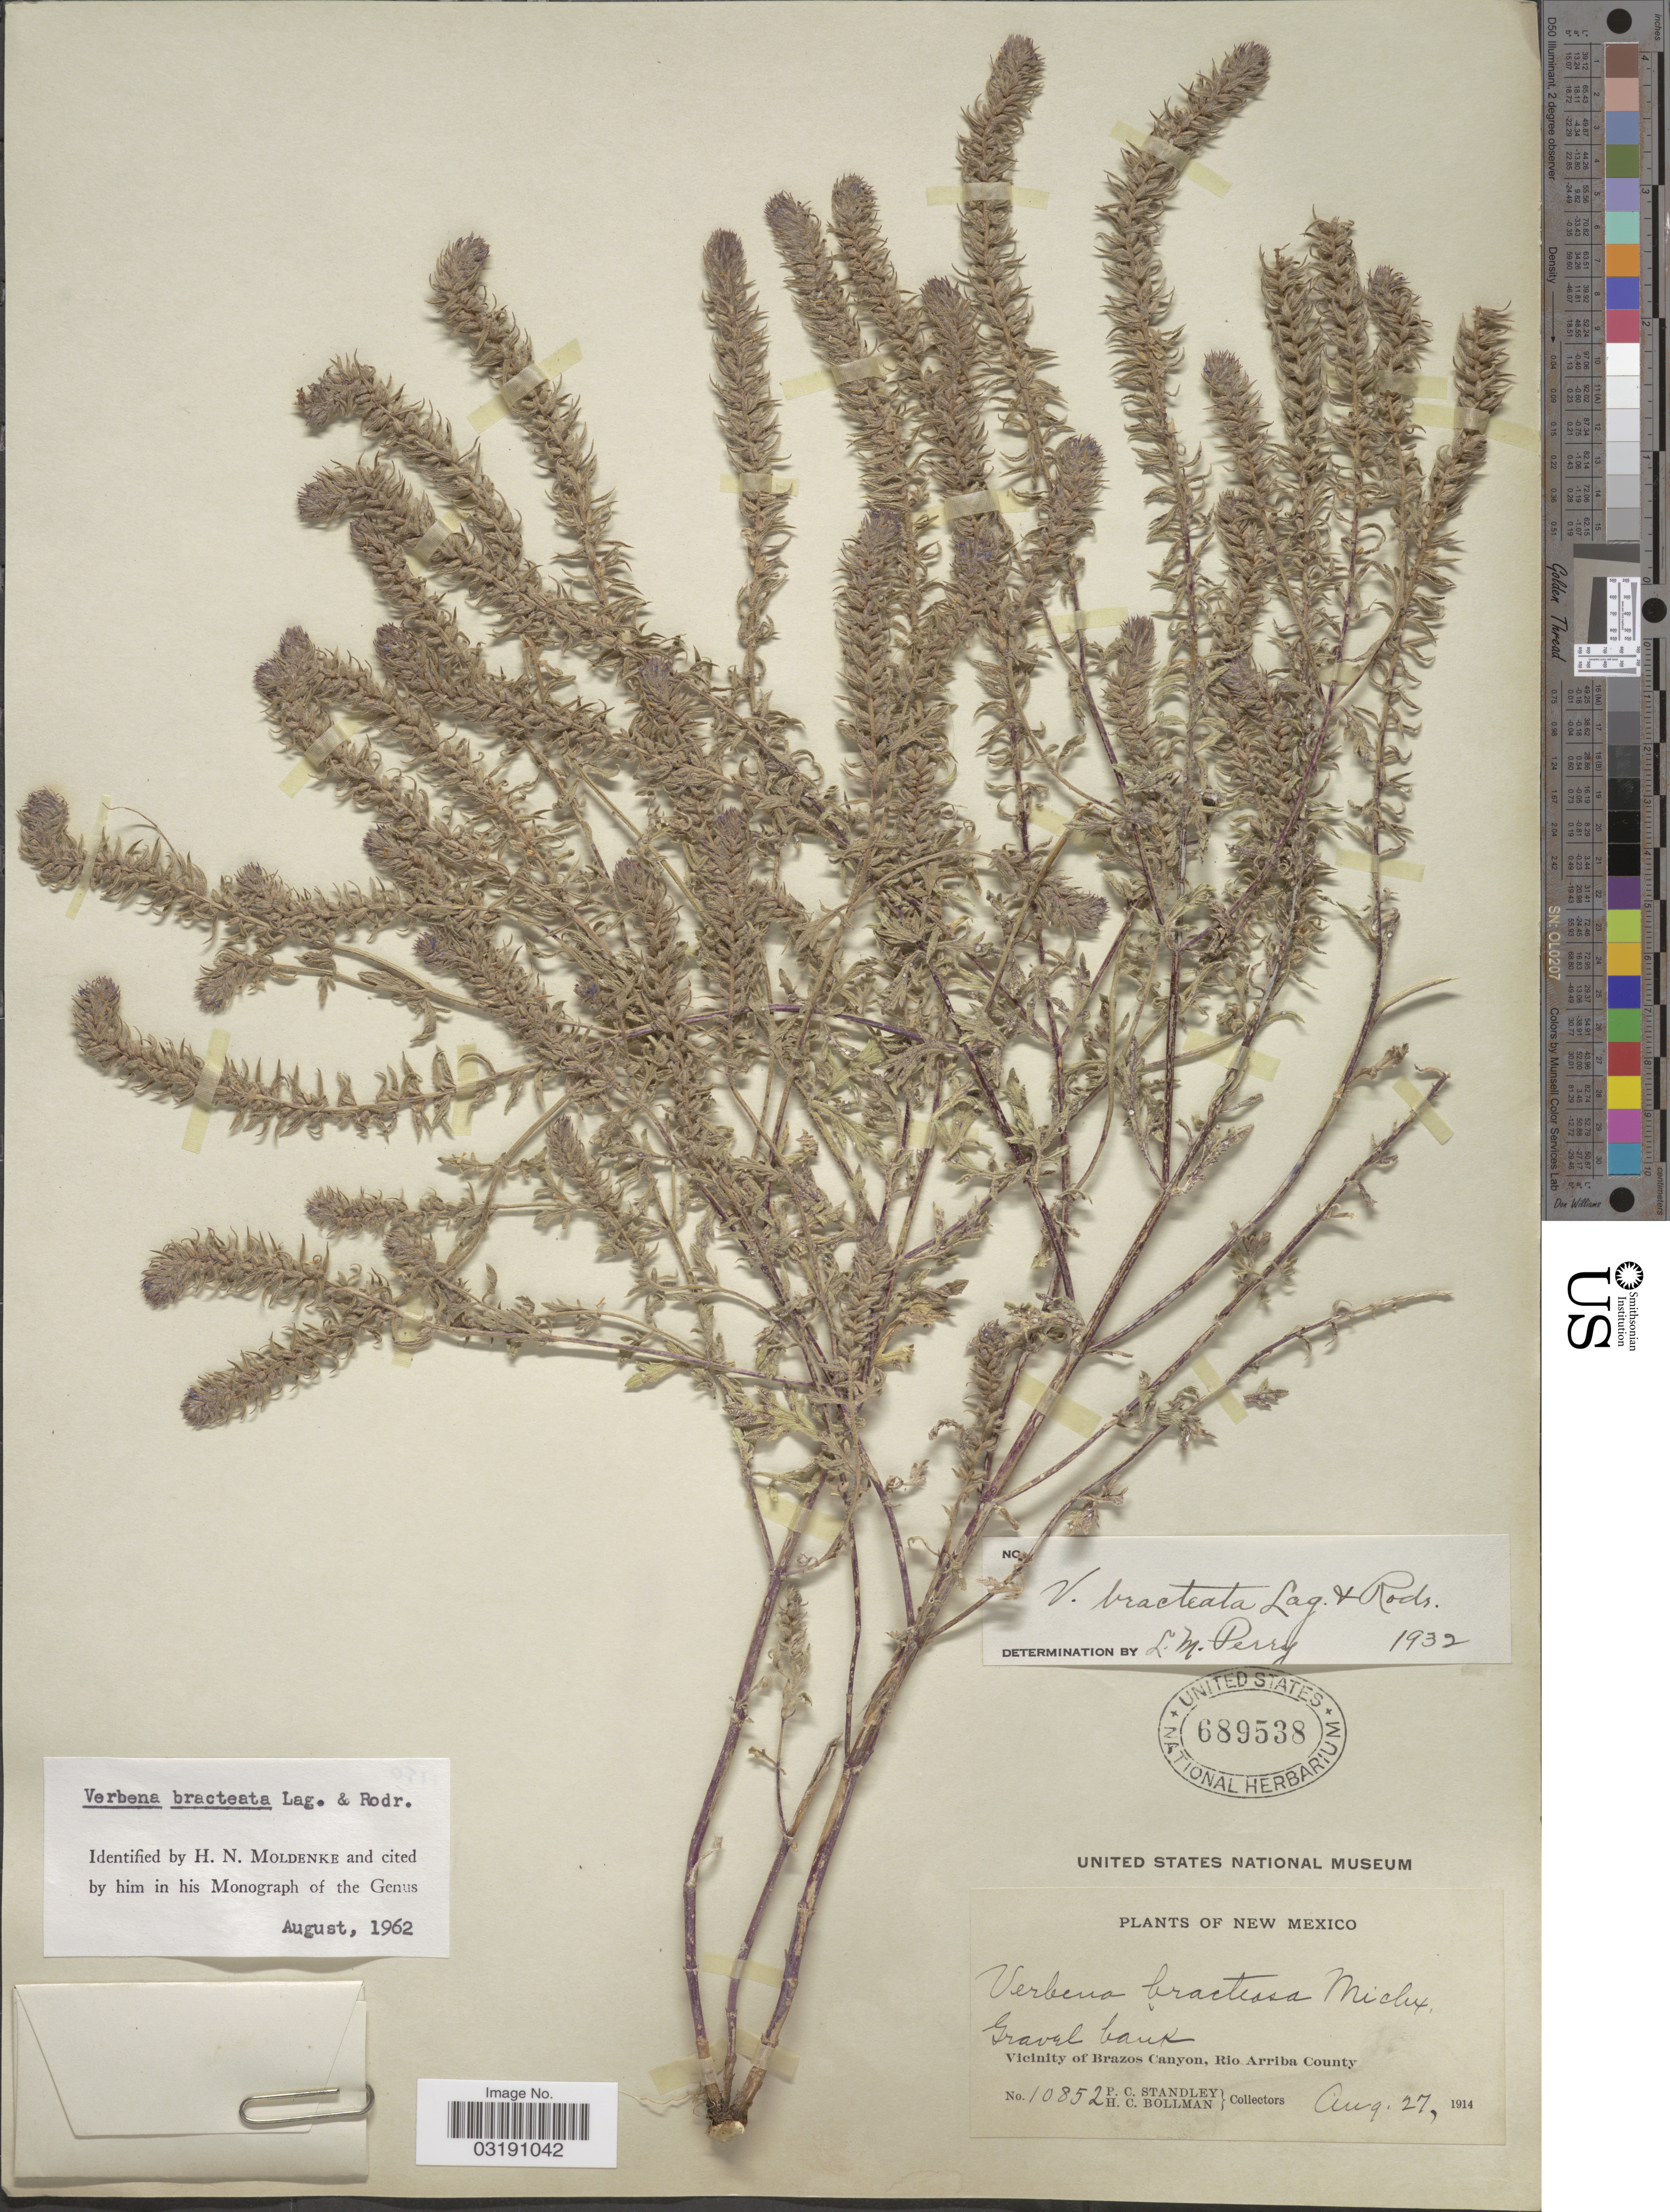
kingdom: Plantae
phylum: Tracheophyta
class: Magnoliopsida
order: Lamiales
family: Verbenaceae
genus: Verbena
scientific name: Verbena bracteata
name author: Cav. ex Lag. & Rodr.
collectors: P. C. Standley & H. C. Bollman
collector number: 10852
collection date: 1914-08-27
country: United States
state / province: New Mexico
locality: Vicinity of Brazos Canyon, Rio Arriba County.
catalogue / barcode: US 689538